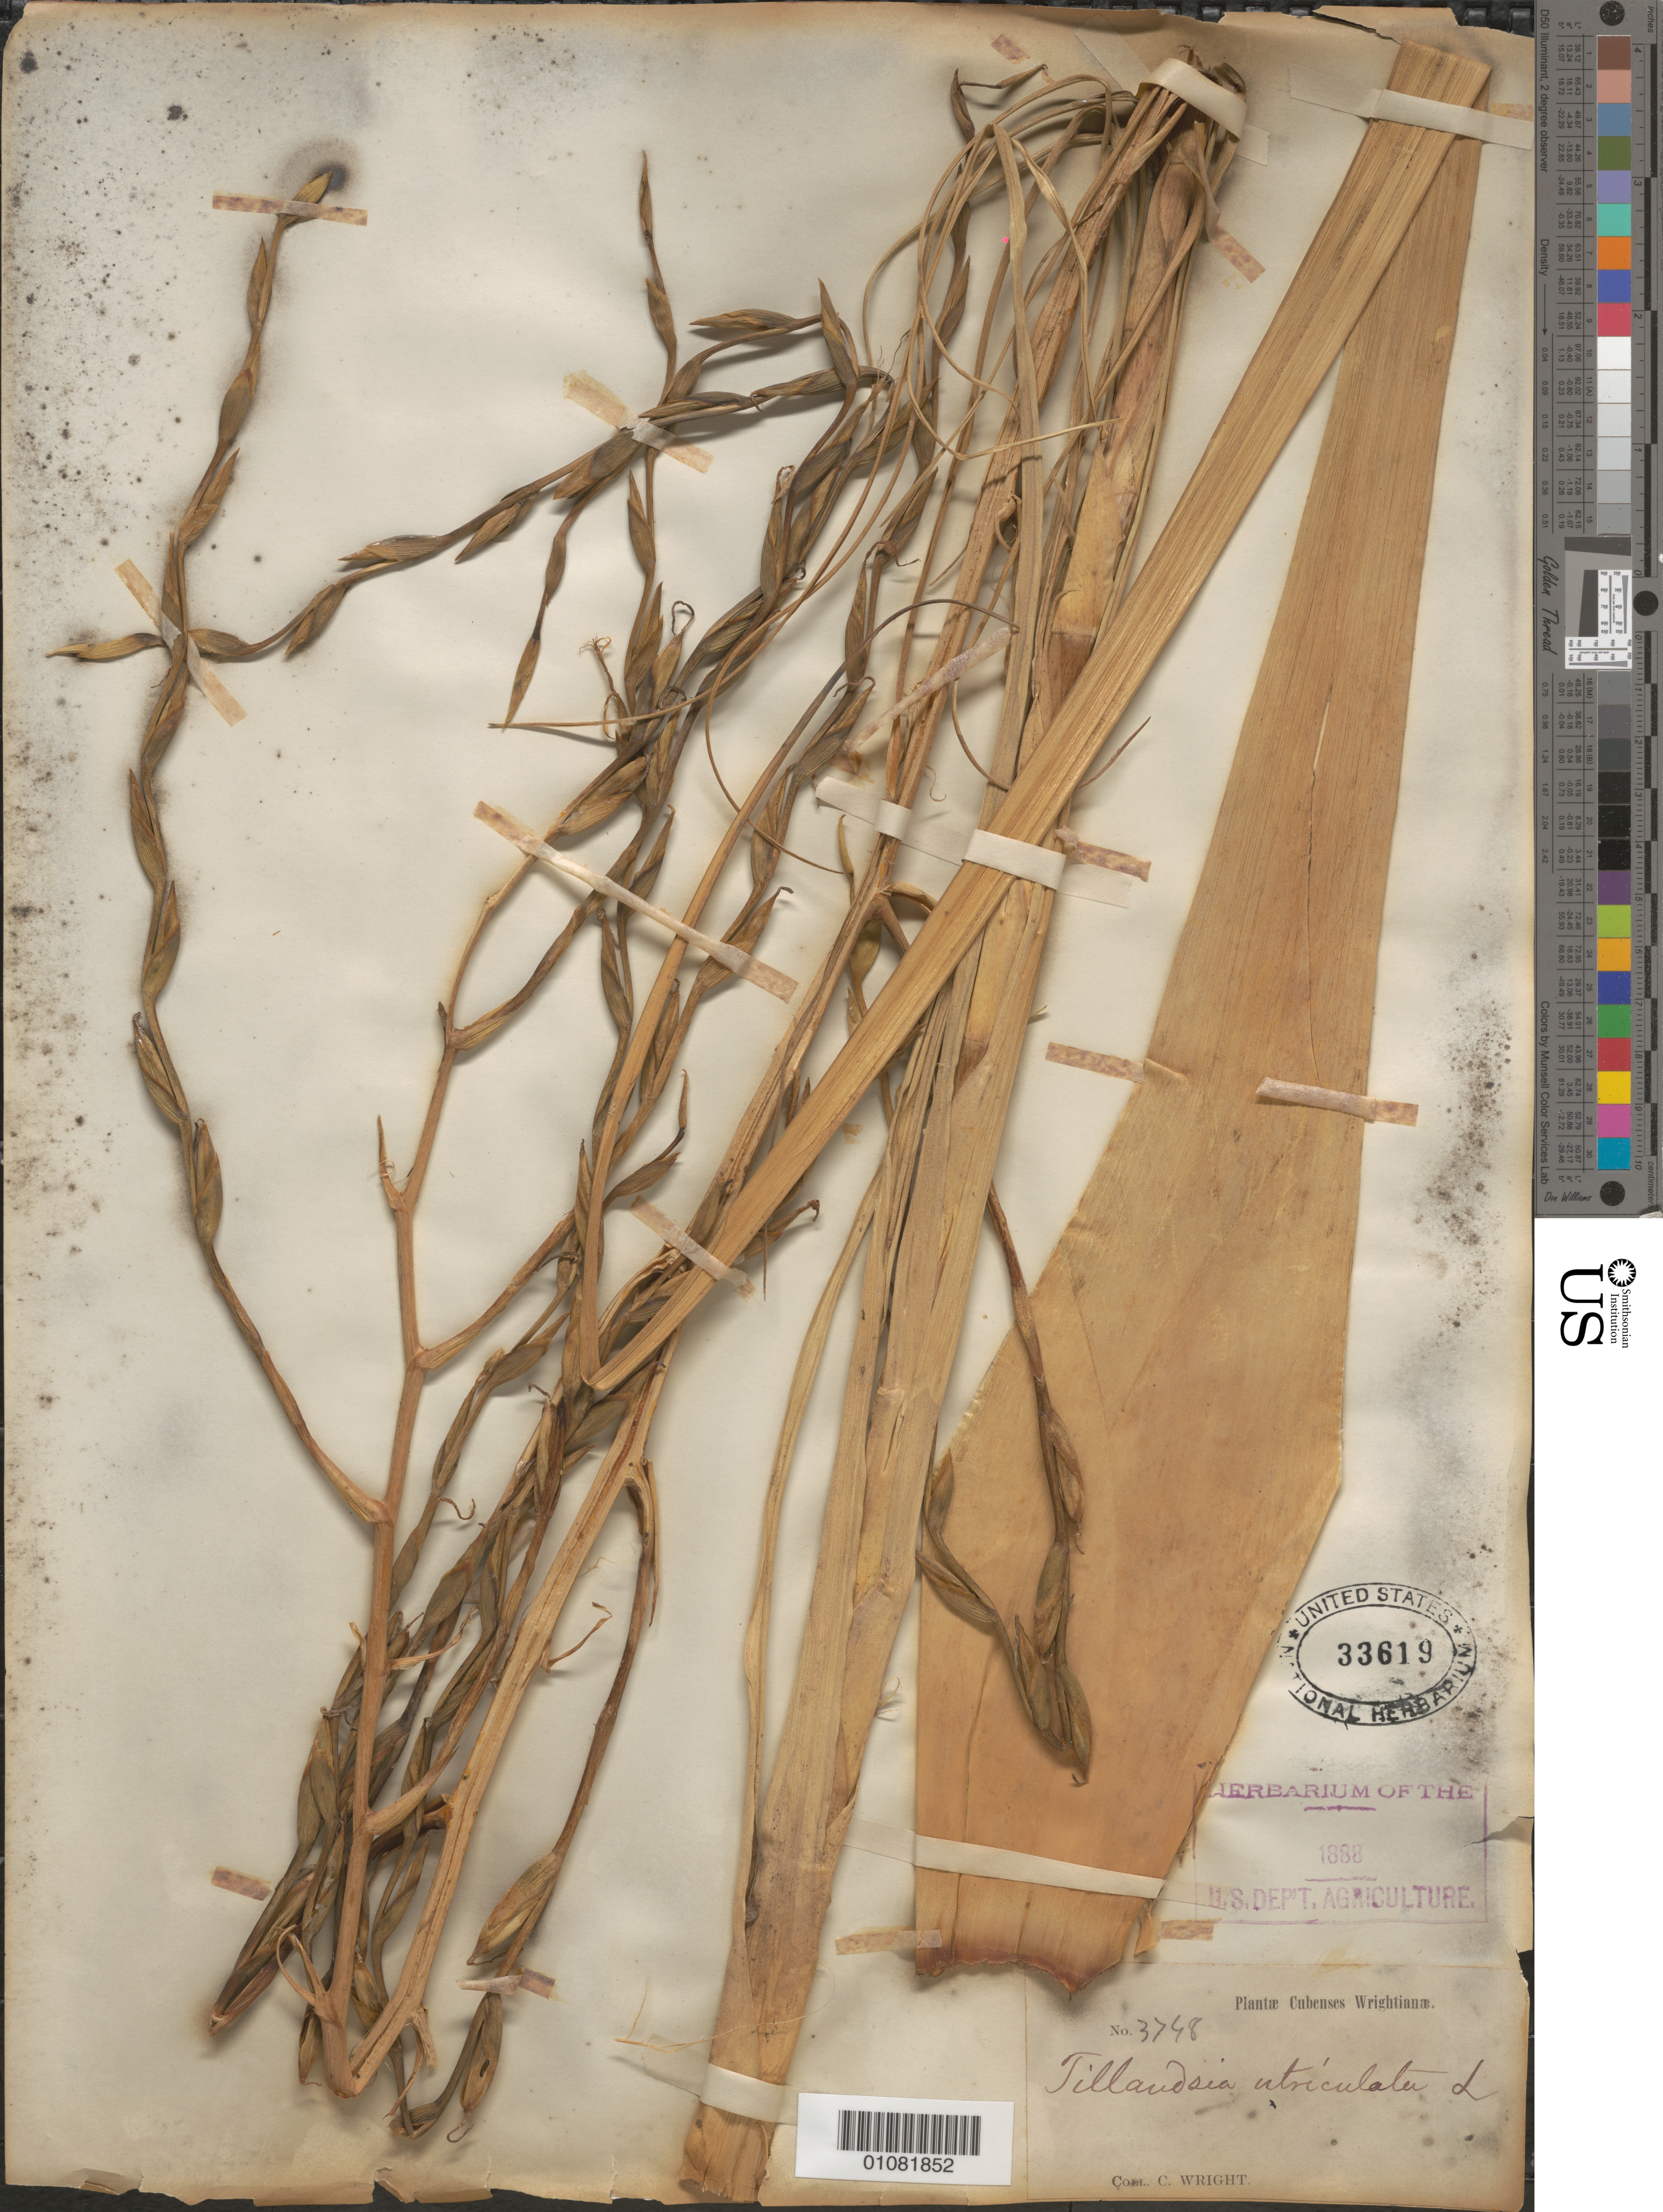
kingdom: Plantae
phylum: Tracheophyta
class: Liliopsida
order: Poales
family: Bromeliaceae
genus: Tillandsia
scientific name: Tillandsia utriculata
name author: L.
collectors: C. Wright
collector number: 3748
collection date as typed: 1800 to 1899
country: Cuba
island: Cuba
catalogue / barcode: US 33619